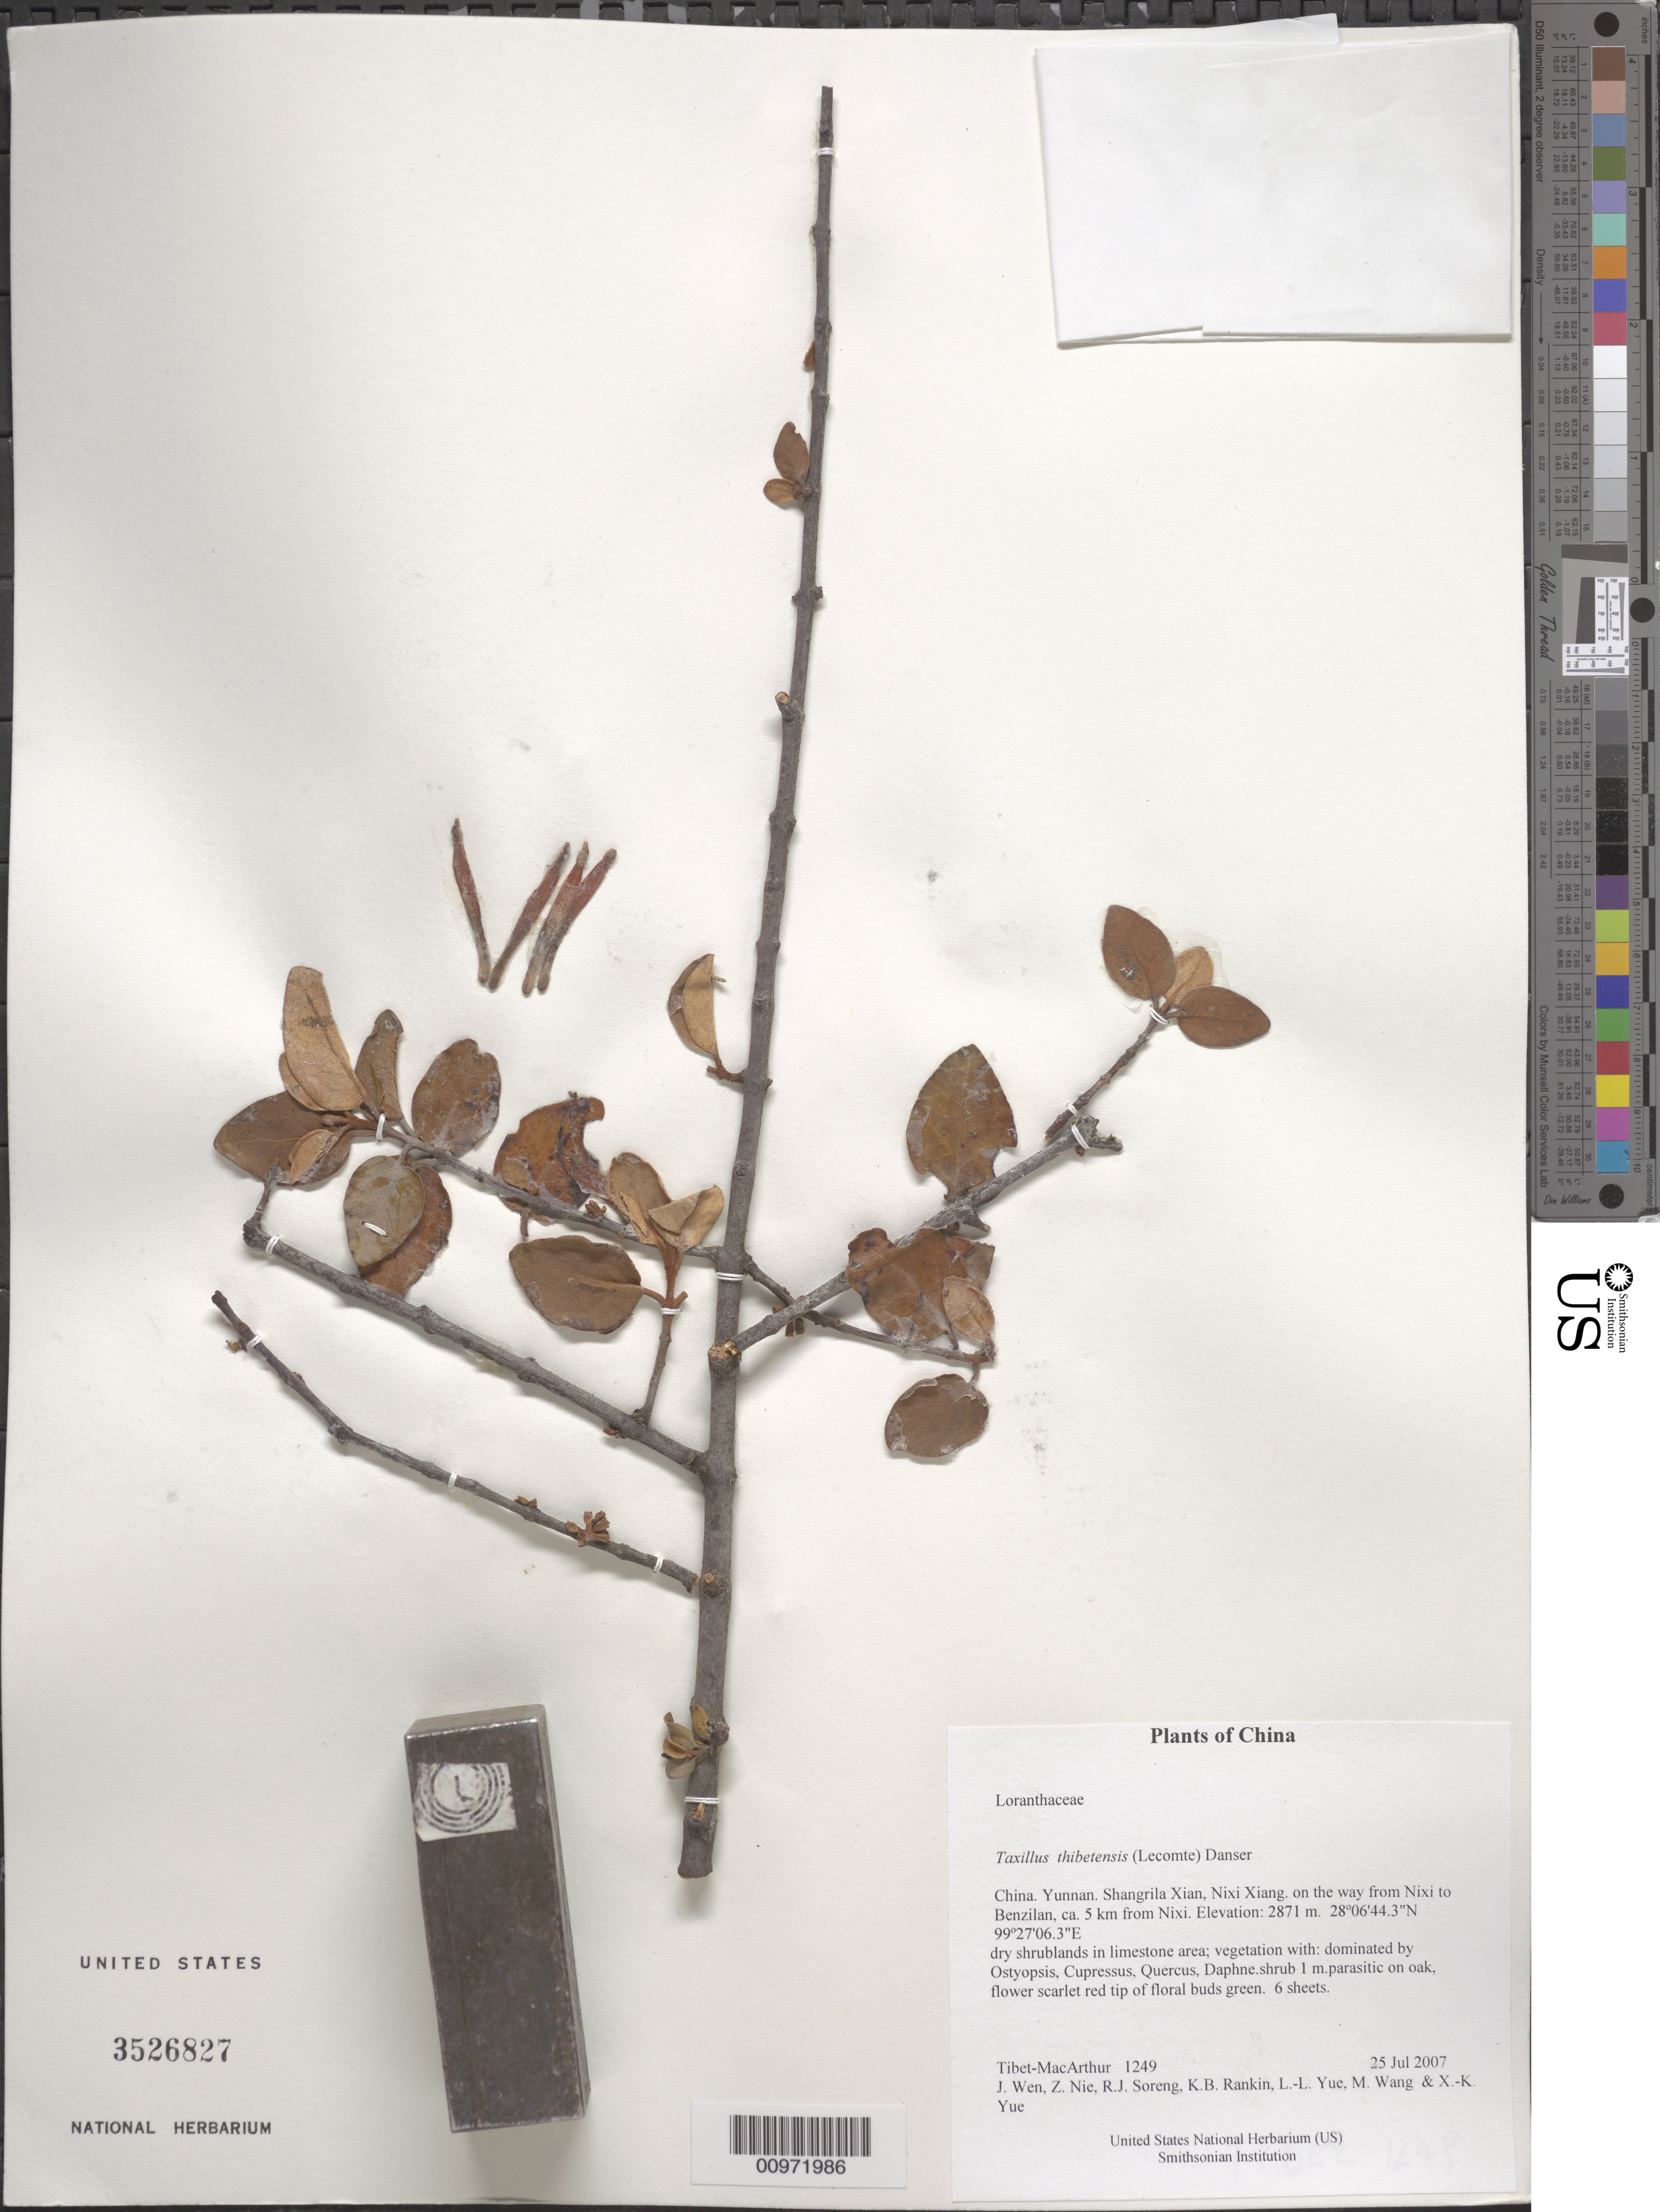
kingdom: Plantae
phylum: Tracheophyta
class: Magnoliopsida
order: Santalales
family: Loranthaceae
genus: Taxillus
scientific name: Taxillus thibetensis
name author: Danser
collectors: Tibet-MacArthur, J. Wen, Z. Nie, R. J. Soreng, K. Rankin, L. Yue, M. Wang & X. Yue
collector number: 1249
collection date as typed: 25 Jul 2007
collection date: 2007-07-25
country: China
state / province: Yunnan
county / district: Shangrila Xian, Nixi Xiang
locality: on the way from Nixi to Benzilan, ca. 5 km from Nixi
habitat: dry shrublands in limestone area; vegetation with: dominated by Ostyopsis, Cupressus, Quercus, Daphne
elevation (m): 2871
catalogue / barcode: US 3526827